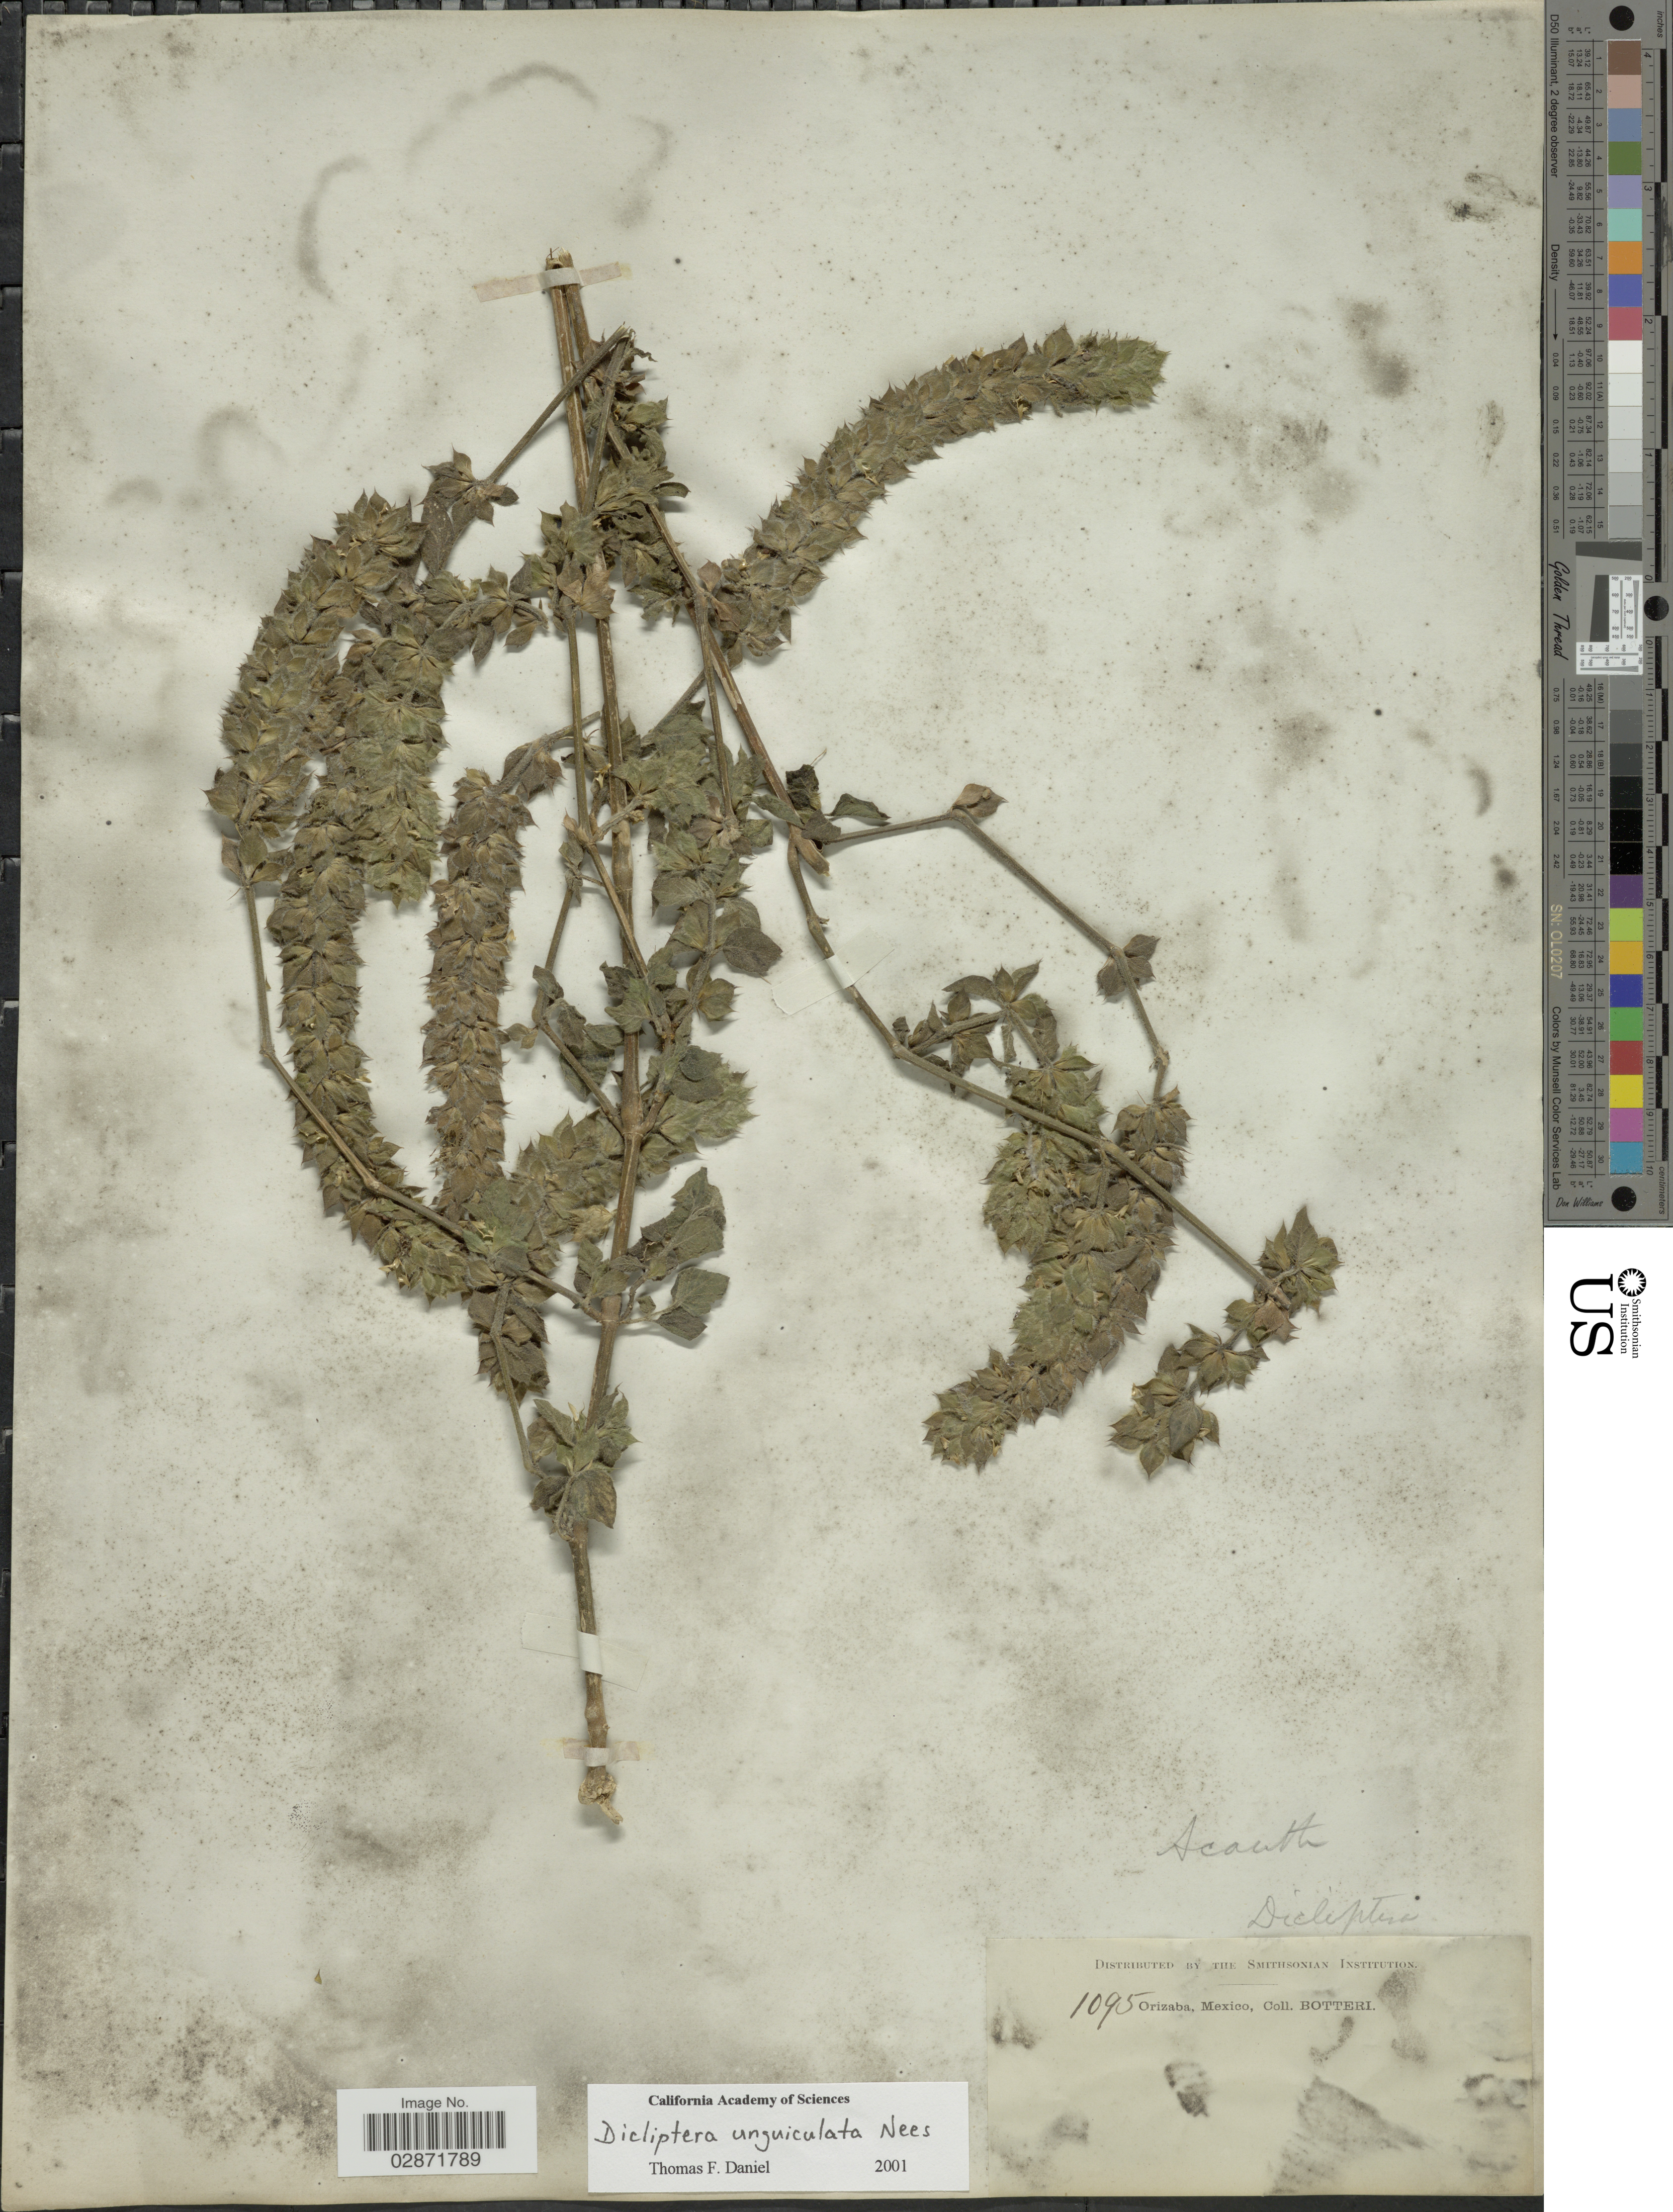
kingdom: Plantae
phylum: Tracheophyta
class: Magnoliopsida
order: Lamiales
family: Acanthaceae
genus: Dicliptera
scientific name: Dicliptera unguiculata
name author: Nees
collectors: -. Botteri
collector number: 1095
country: Mexico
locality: Orizaba, Mexico.